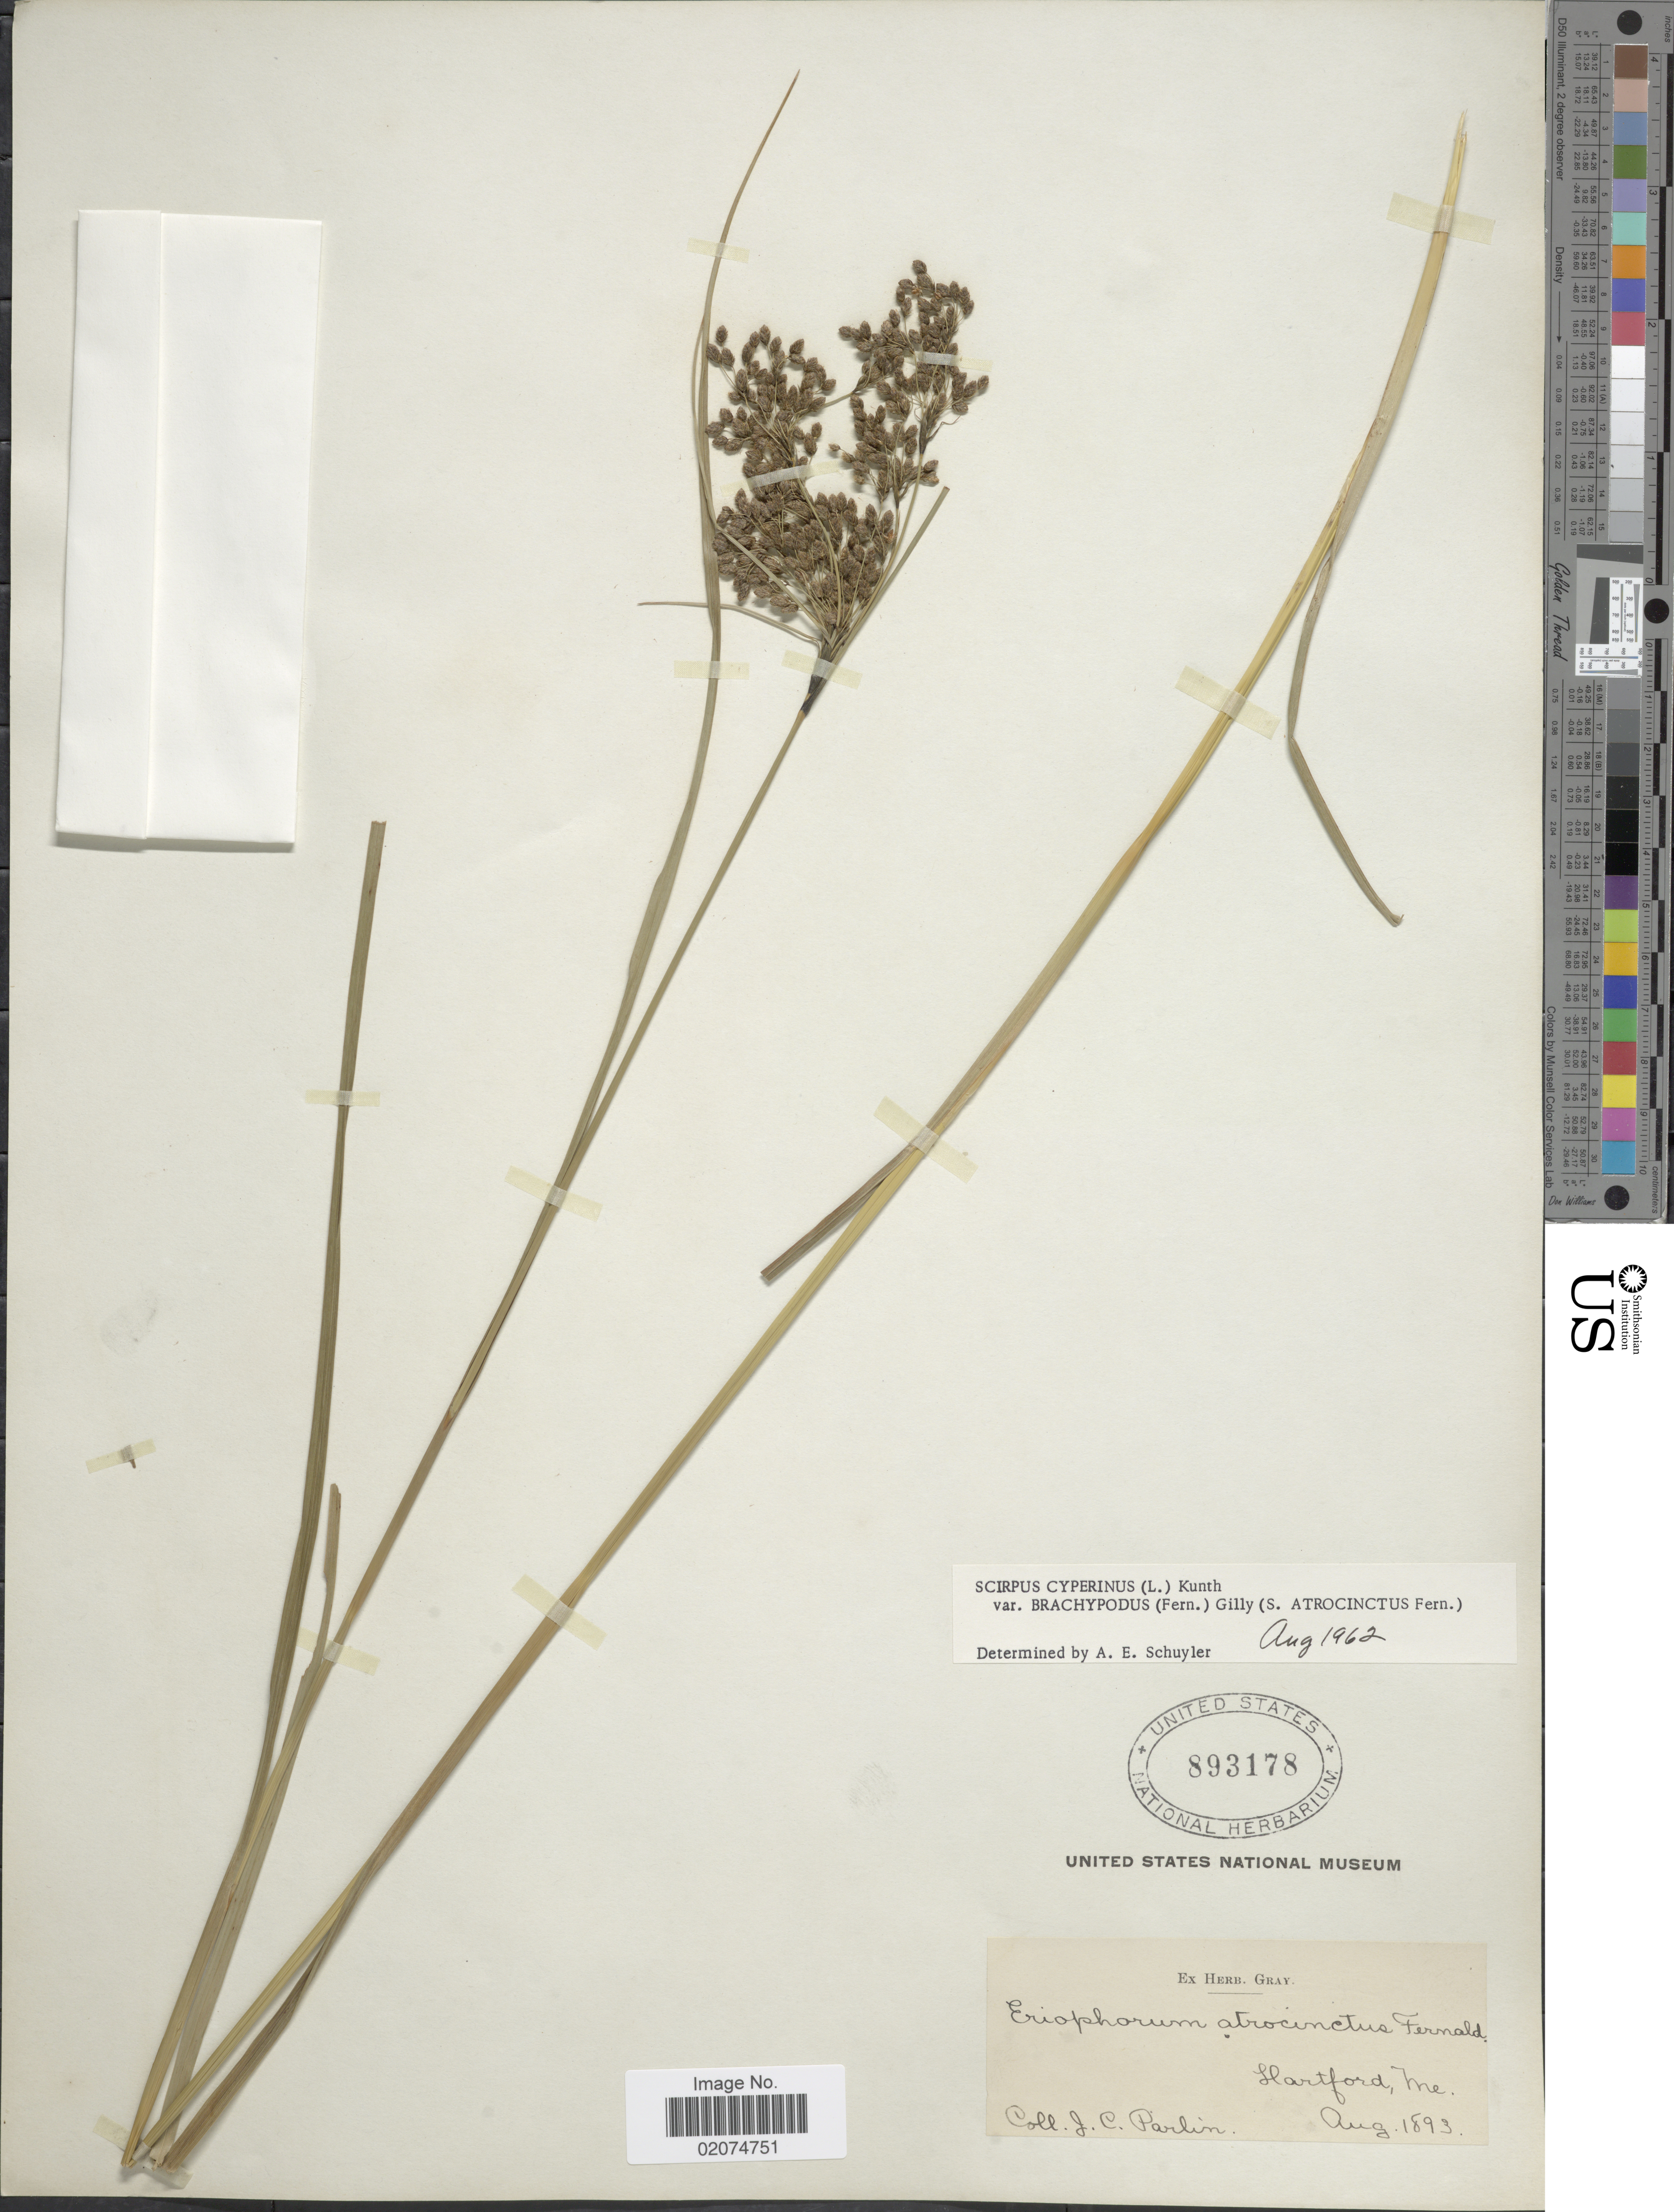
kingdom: Plantae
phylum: Tracheophyta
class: Liliopsida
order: Poales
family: Cyperaceae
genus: Scirpus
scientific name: Scirpus atrocinctus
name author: Fernald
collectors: J. Parlin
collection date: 1893-08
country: United States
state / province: Maine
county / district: Oxford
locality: Hartford, Me.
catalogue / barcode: US 893178